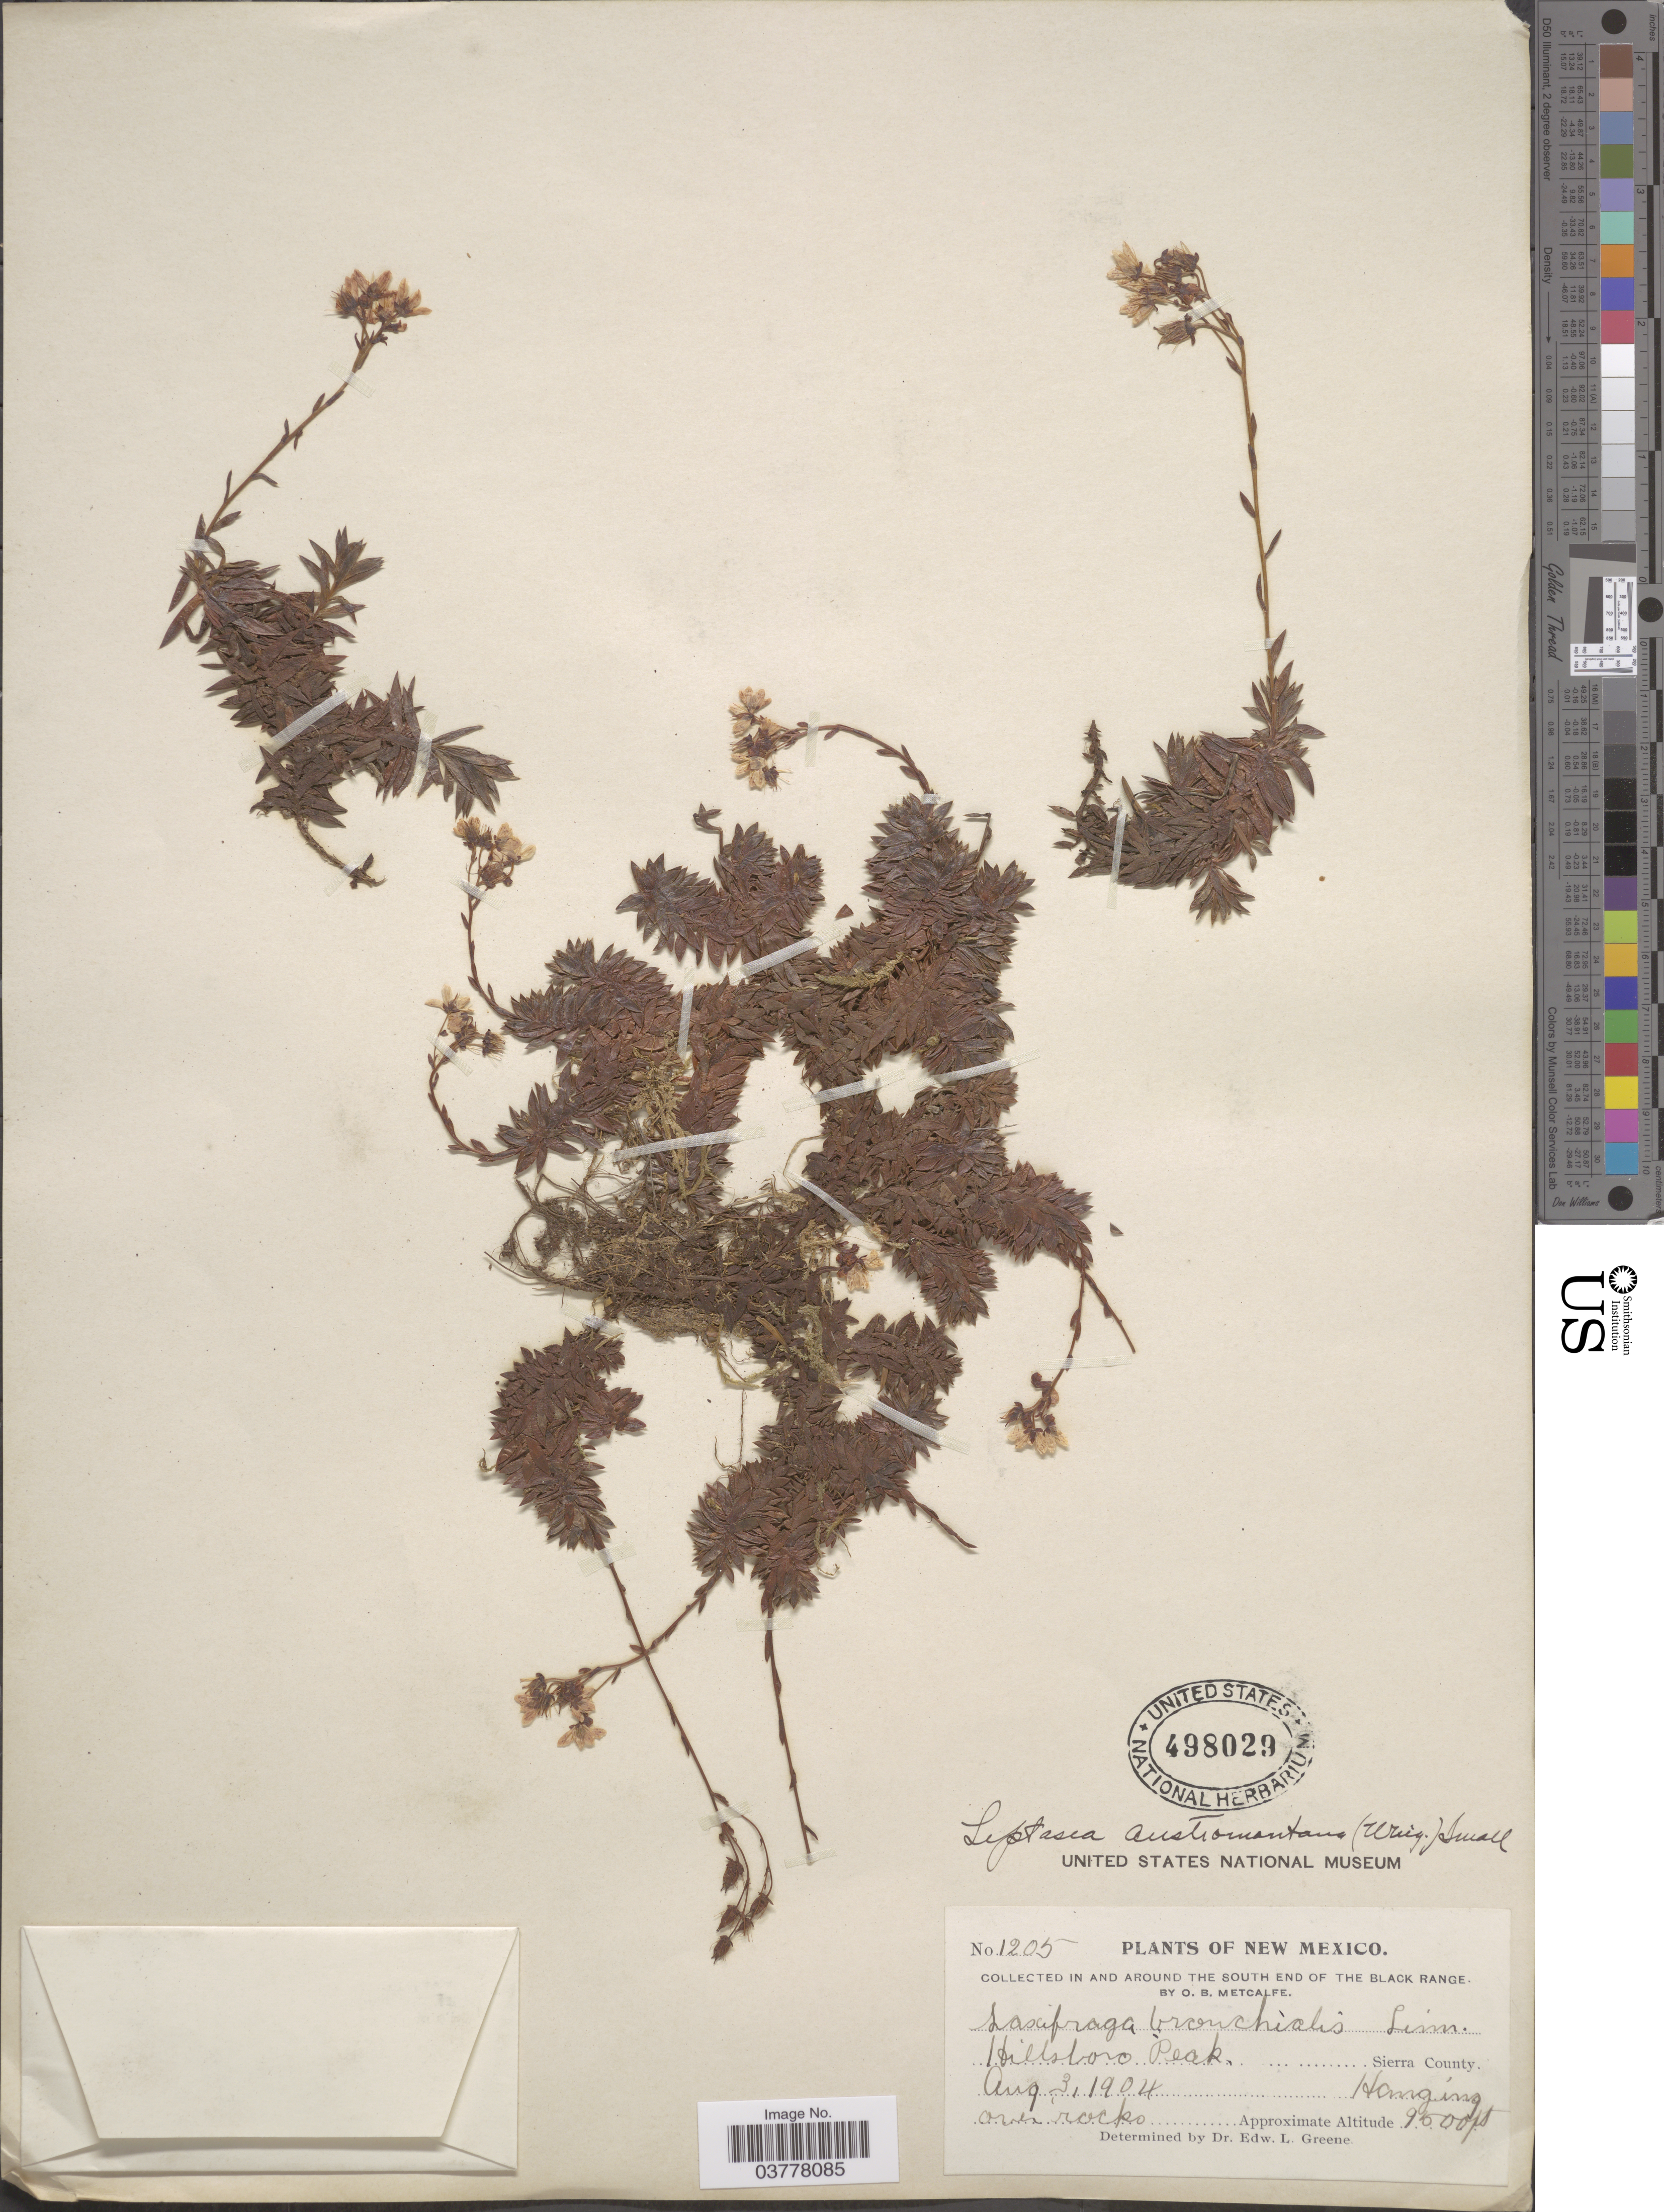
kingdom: Plantae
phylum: Tracheophyta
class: Magnoliopsida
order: Saxifragales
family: Saxifragaceae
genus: Saxifraga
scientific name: Saxifraga bronchialis subsp. austromontana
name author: (Wiegand) Piper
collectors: O. B. Metcalfe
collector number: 1205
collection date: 1904-08-03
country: United States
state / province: New Mexico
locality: In and around the South end of the Black Range. Hillsboro Peak. Sierra County.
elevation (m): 2896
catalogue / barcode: US 498029